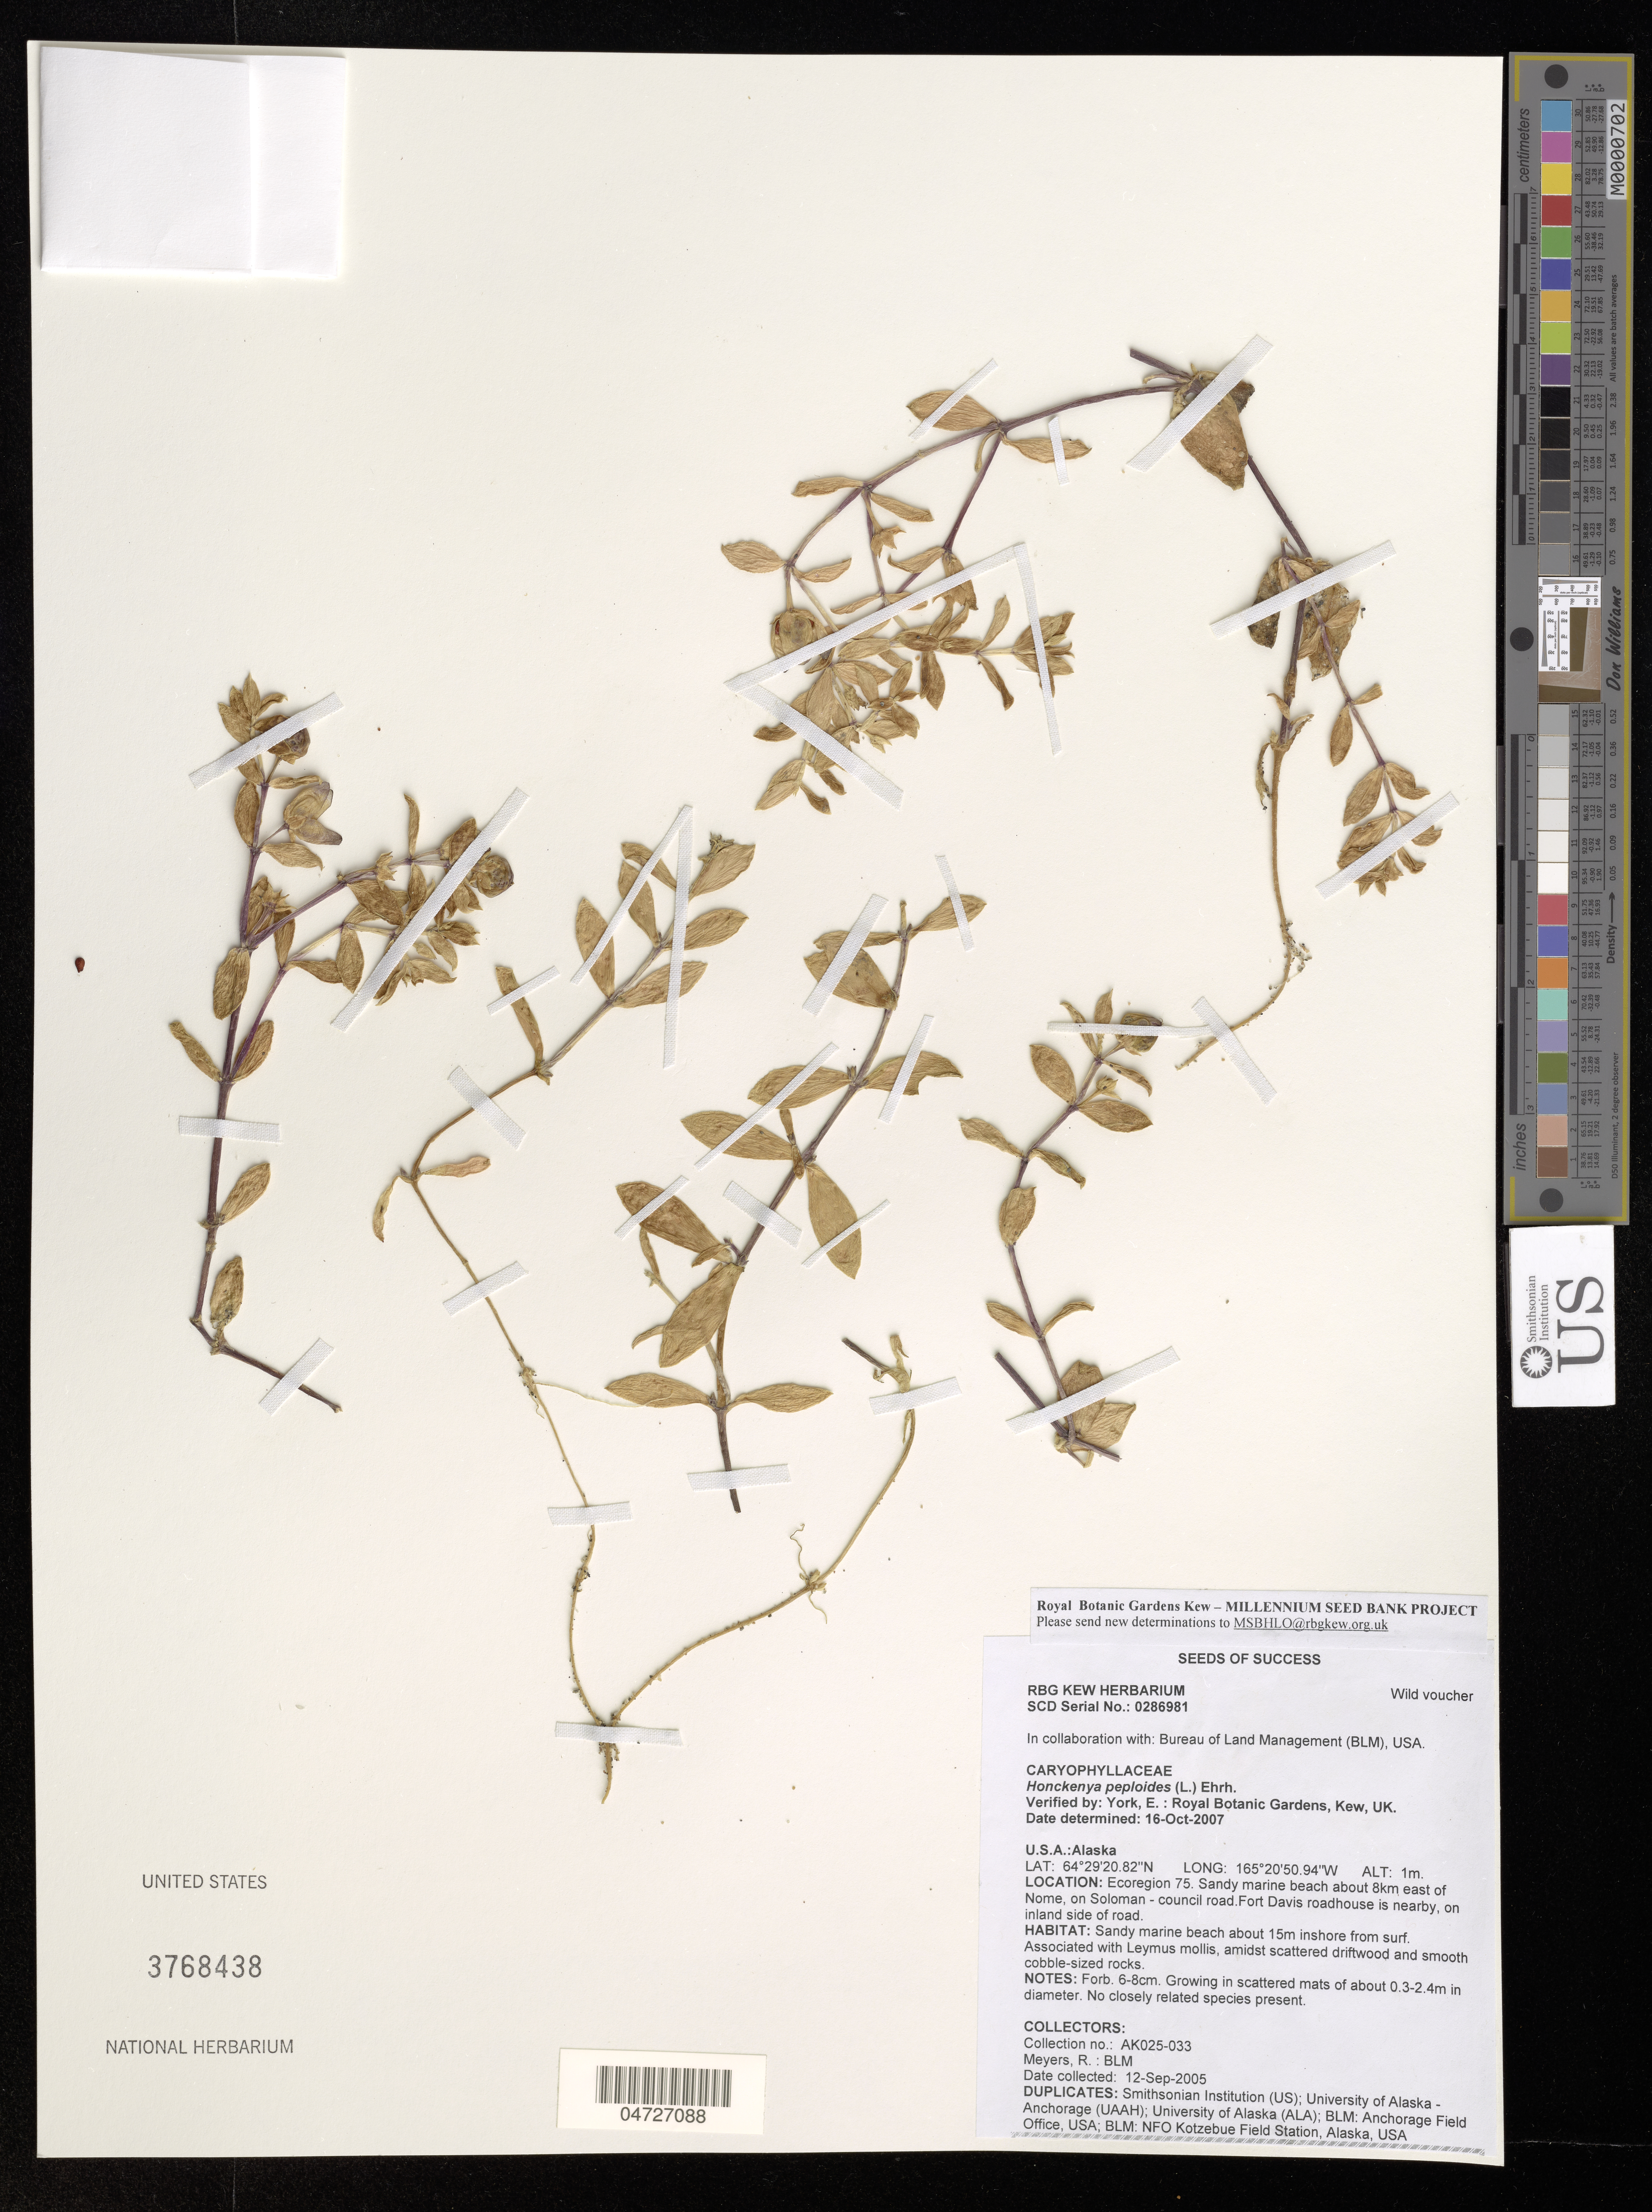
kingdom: Plantae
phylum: Tracheophyta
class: Magnoliopsida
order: Caryophyllales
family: Caryophyllaceae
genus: Honckenya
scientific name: Honckenya peploides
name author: (L.) Ehrh.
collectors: R. Meyer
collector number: AK025-033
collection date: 2005-09-12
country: United States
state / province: Alaska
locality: Ecoregion 75. Sandy marine beach about 8km east of Nome, on Soloman - council road. Fort Davis roadhouse is nearby, on inland side of road.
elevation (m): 1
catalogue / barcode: US 3768438